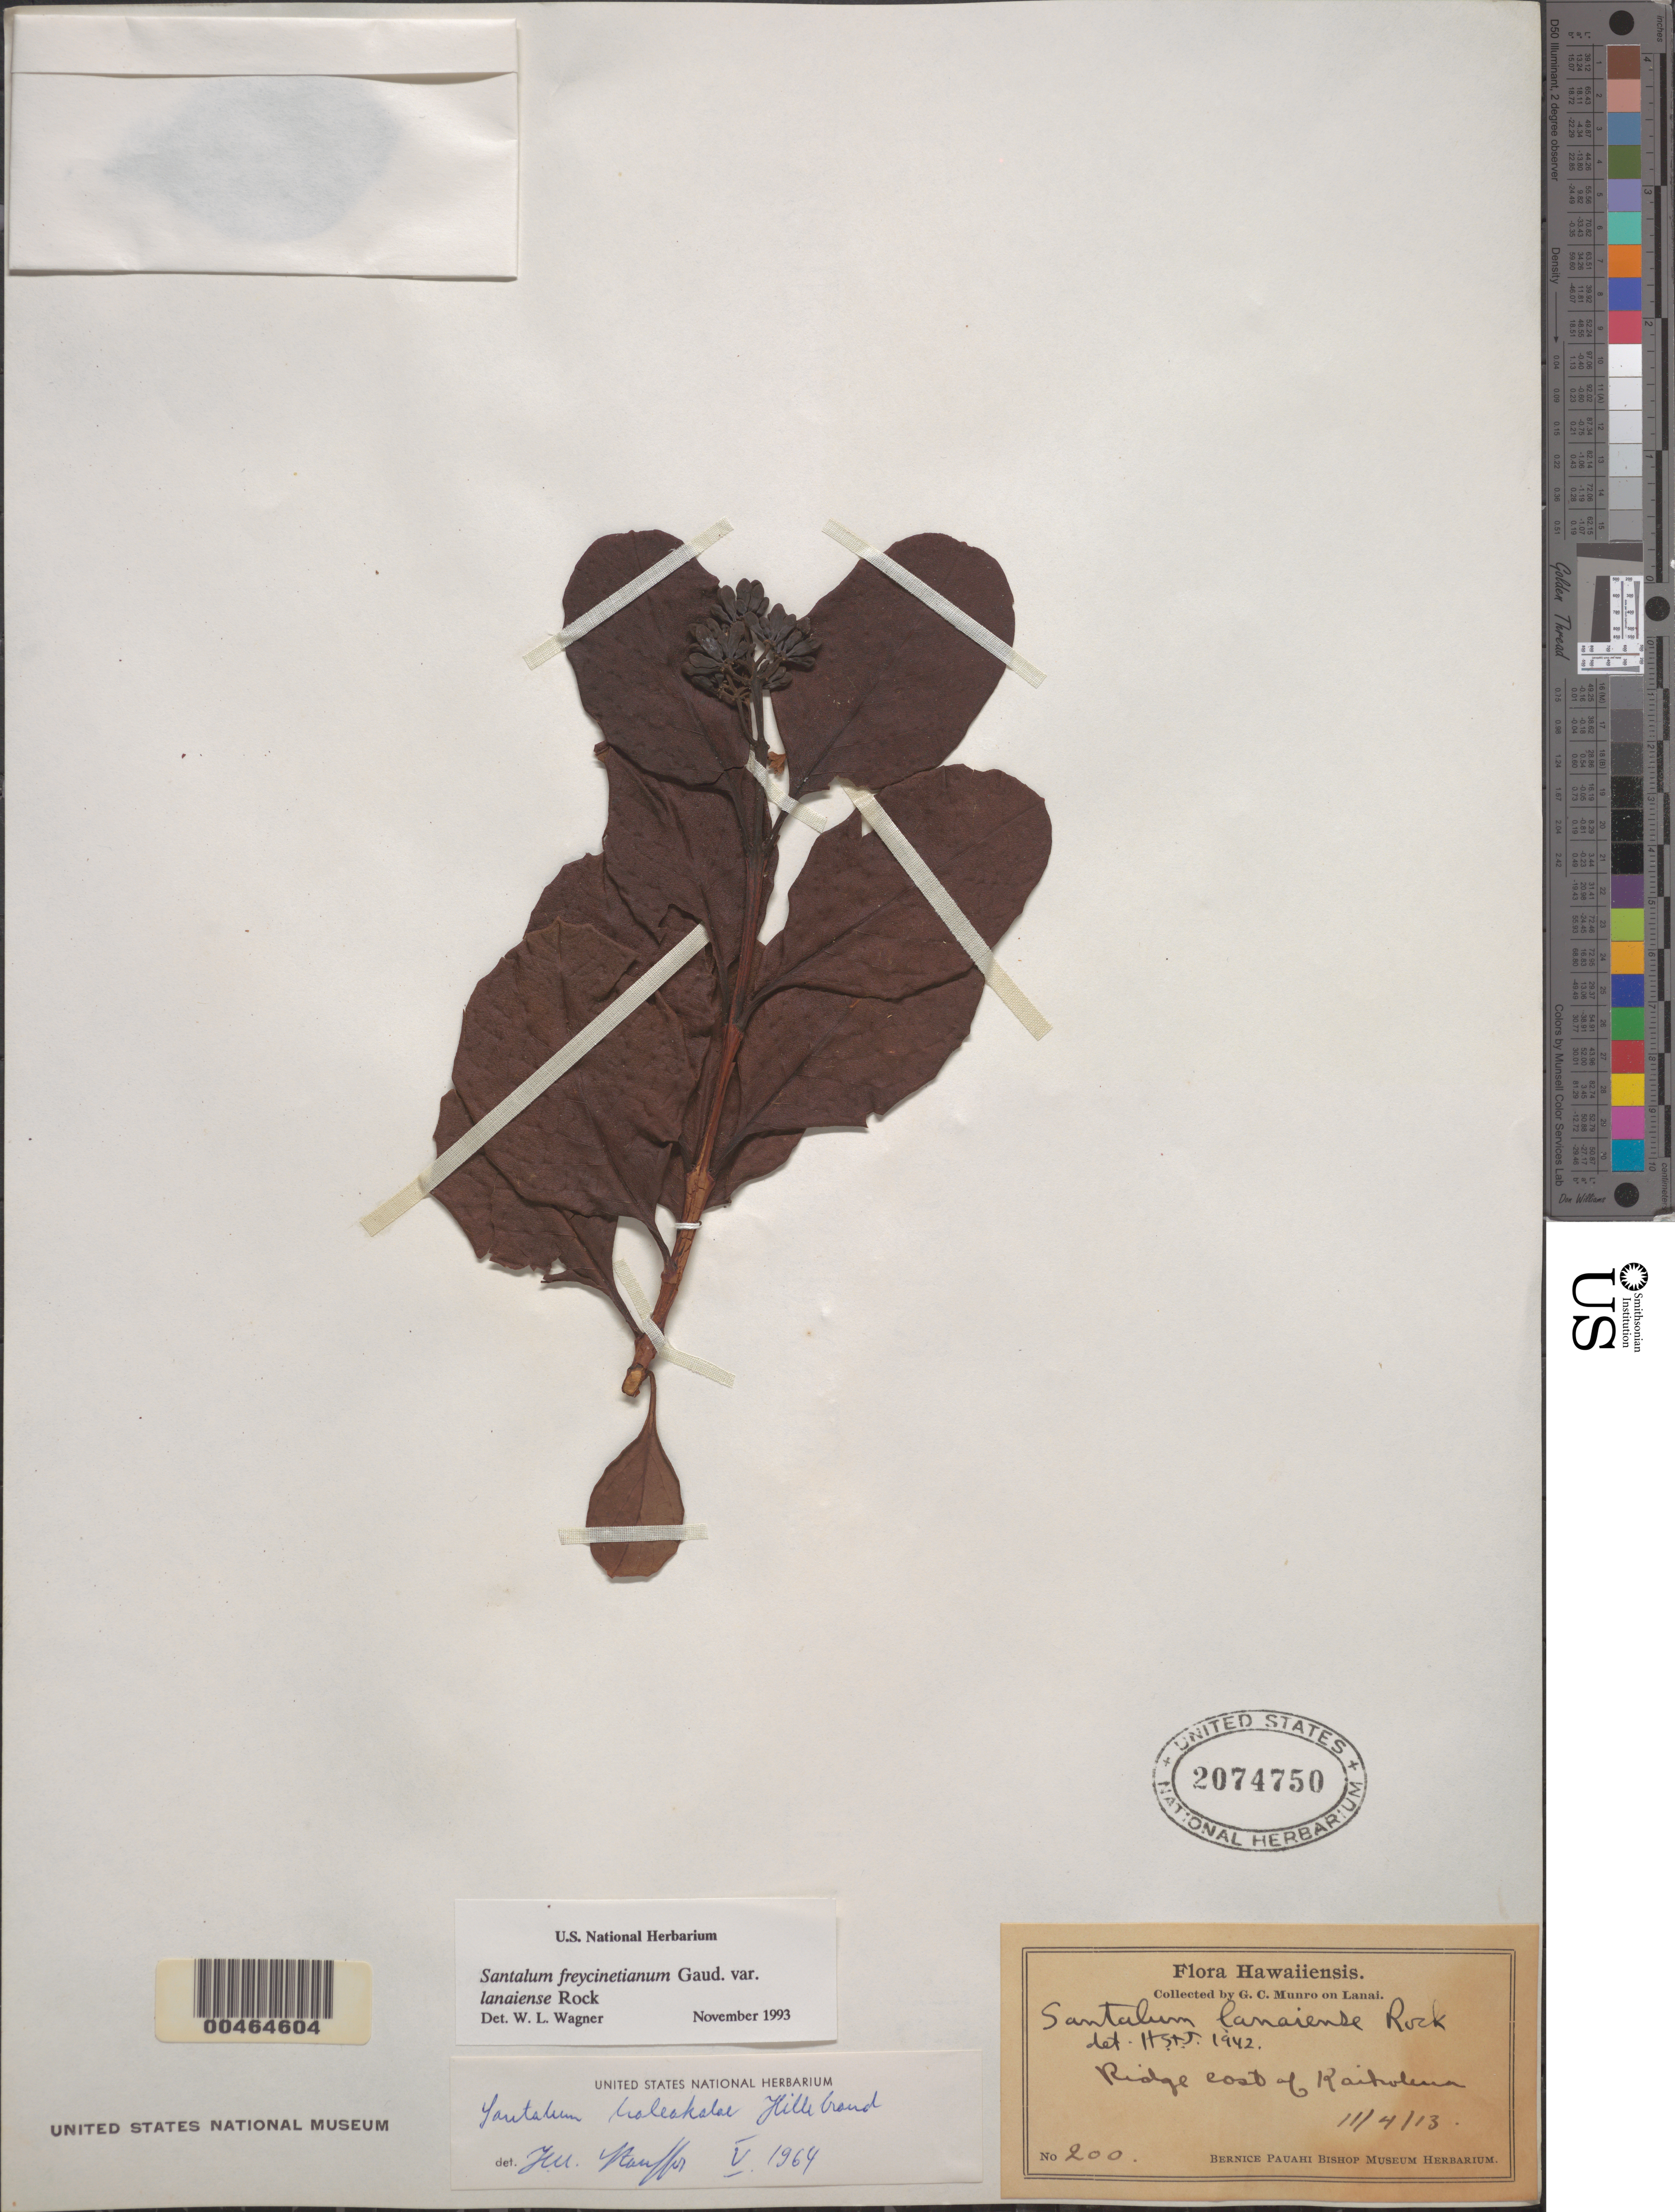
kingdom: Plantae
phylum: Tracheophyta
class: Magnoliopsida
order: Santalales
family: Santalaceae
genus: Santalum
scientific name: Santalum haleakalae var. lanaiense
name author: (Rock) Harbaugh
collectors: G. C. Munro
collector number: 200.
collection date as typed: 4 Nov 1913 or 11 Apr 1913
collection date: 1913-04-11 or 1913-11-04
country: United States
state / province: Hawaii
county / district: Maui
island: Lana'i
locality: Ridge east of Kaiholena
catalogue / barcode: US 2074750